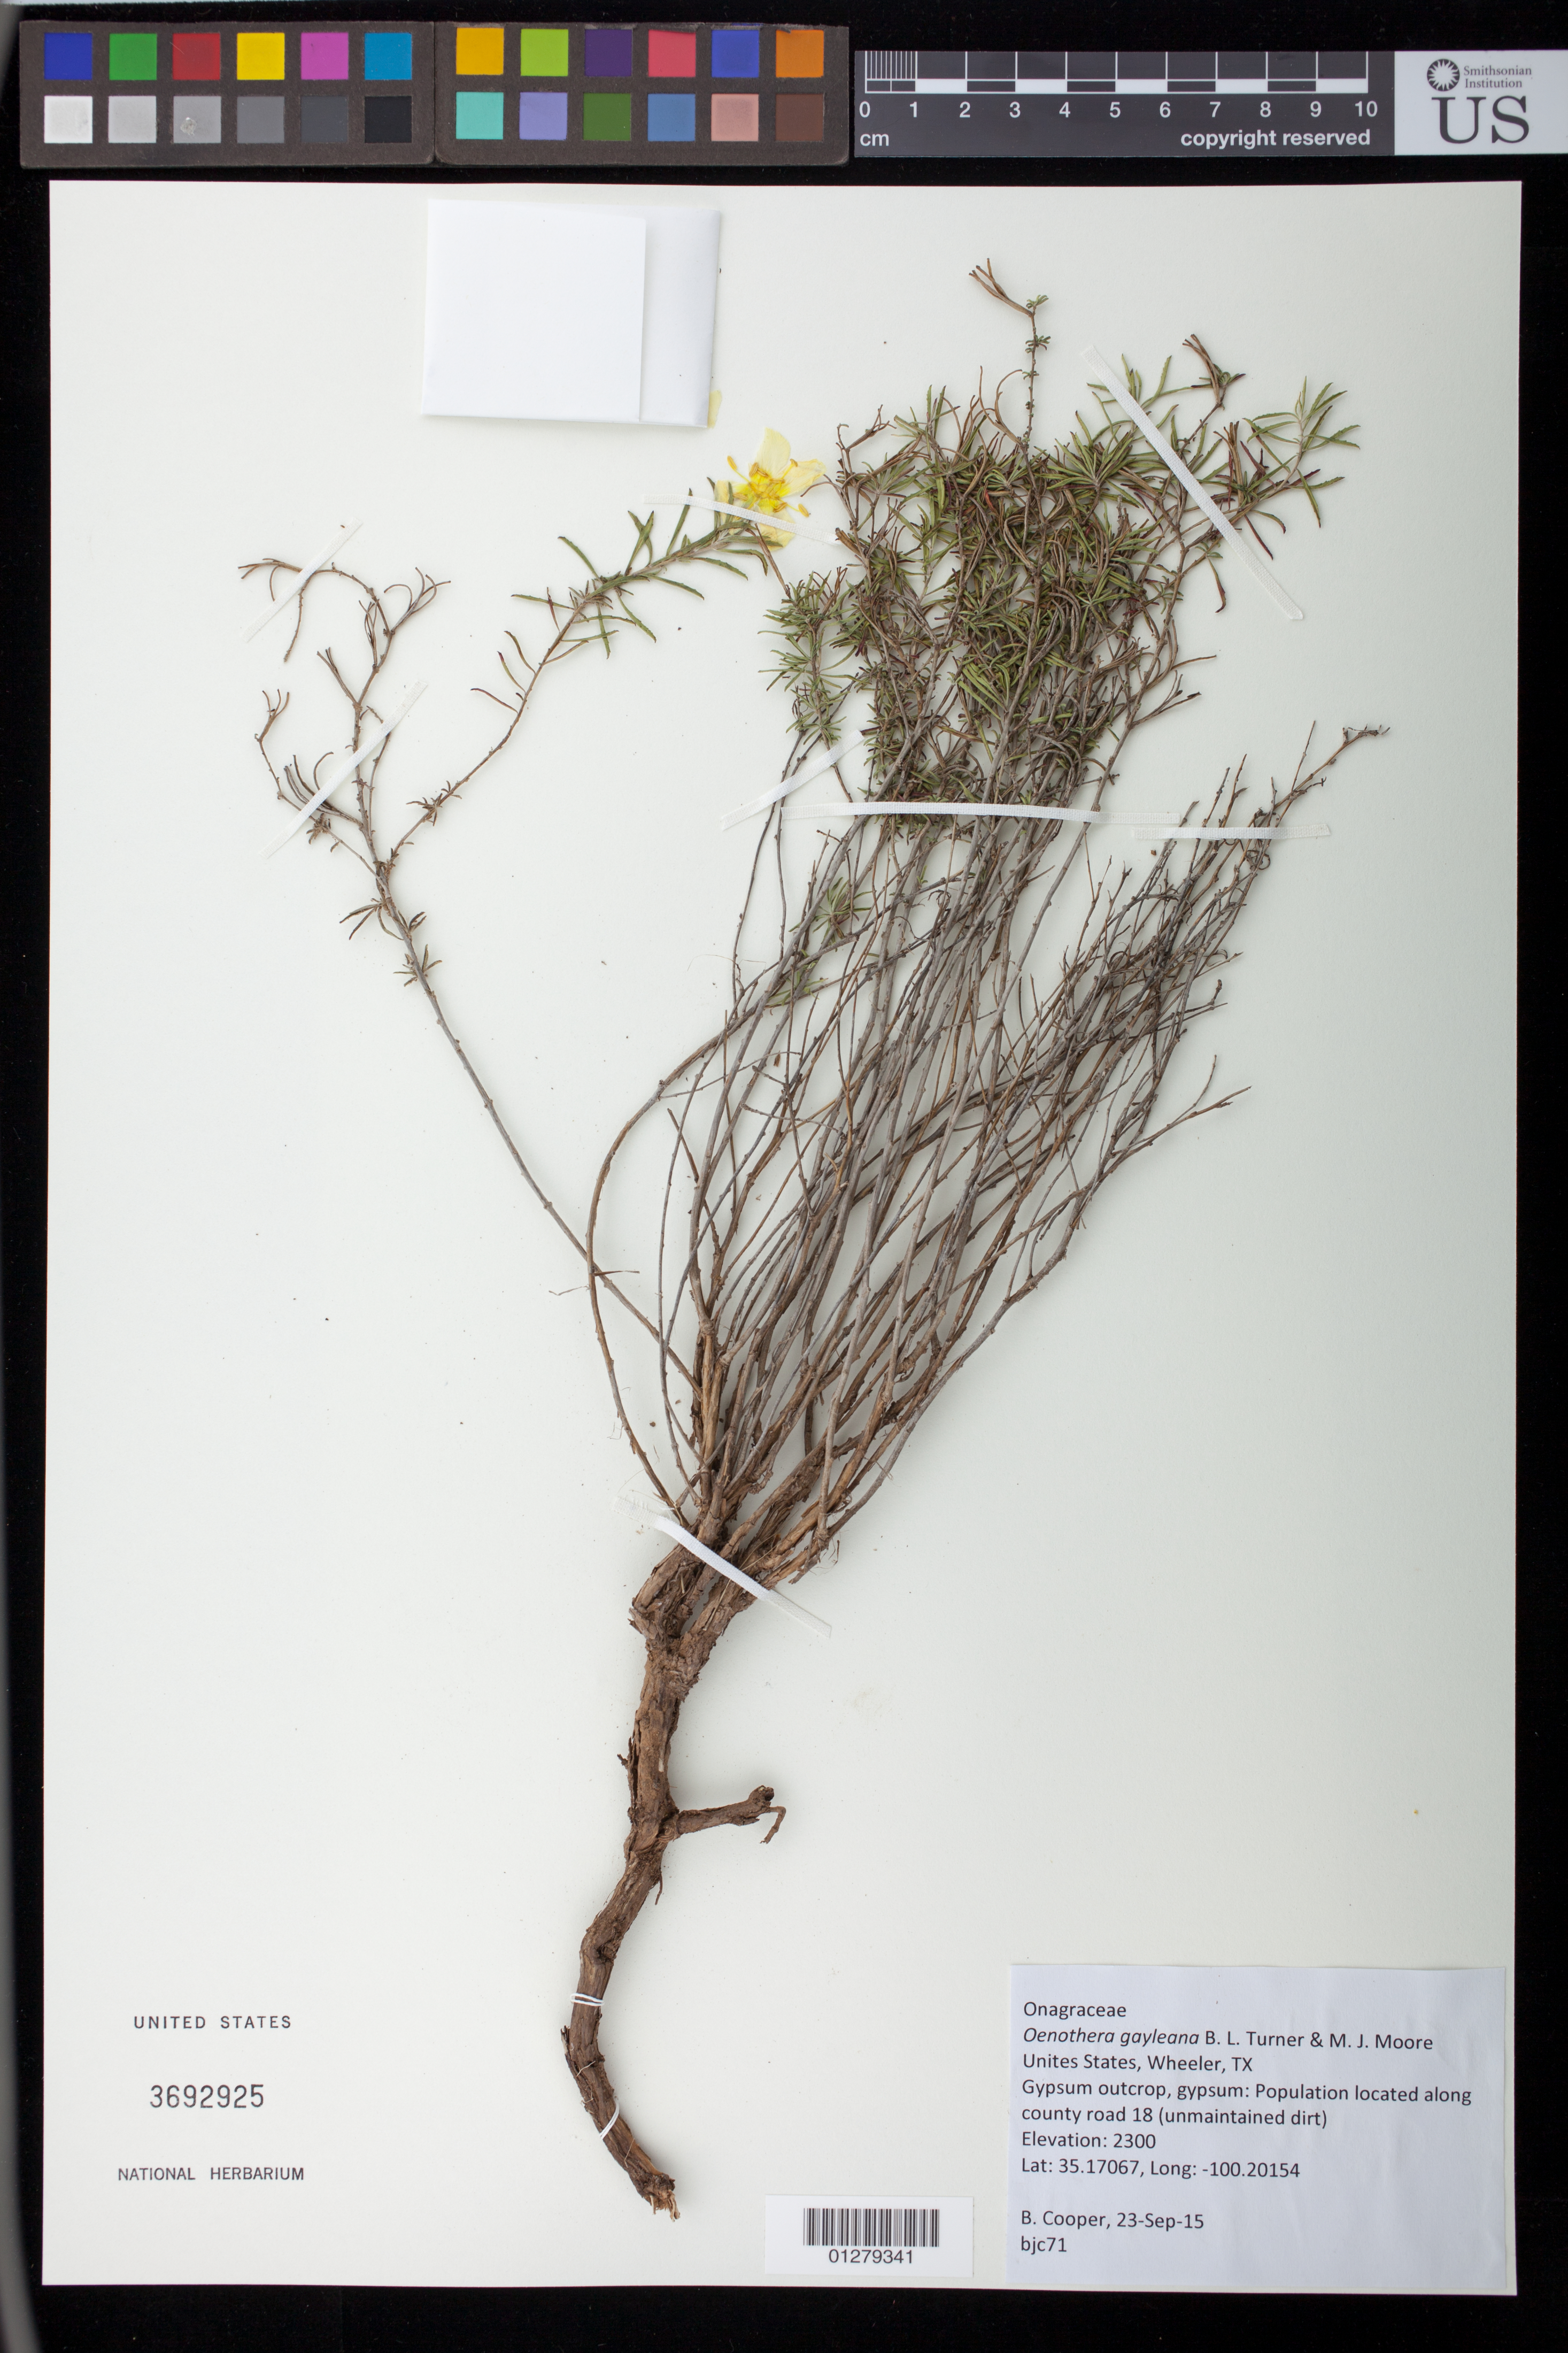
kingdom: Plantae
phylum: Tracheophyta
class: Magnoliopsida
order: Myrtales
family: Onagraceae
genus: Oenothera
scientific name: Oenothera serrulata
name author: Nutt.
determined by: Wagner, W. L., (BOT), Smithsonian Institution - National Museum of Natural History (UNITED STATES)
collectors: B. J. Cooper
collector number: BJC 71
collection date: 2015-09-23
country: United States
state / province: Texas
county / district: Wheeler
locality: Along county road 18 (unmaintained dirt)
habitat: Gypsum outcrop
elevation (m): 2300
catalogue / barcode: US 3692925